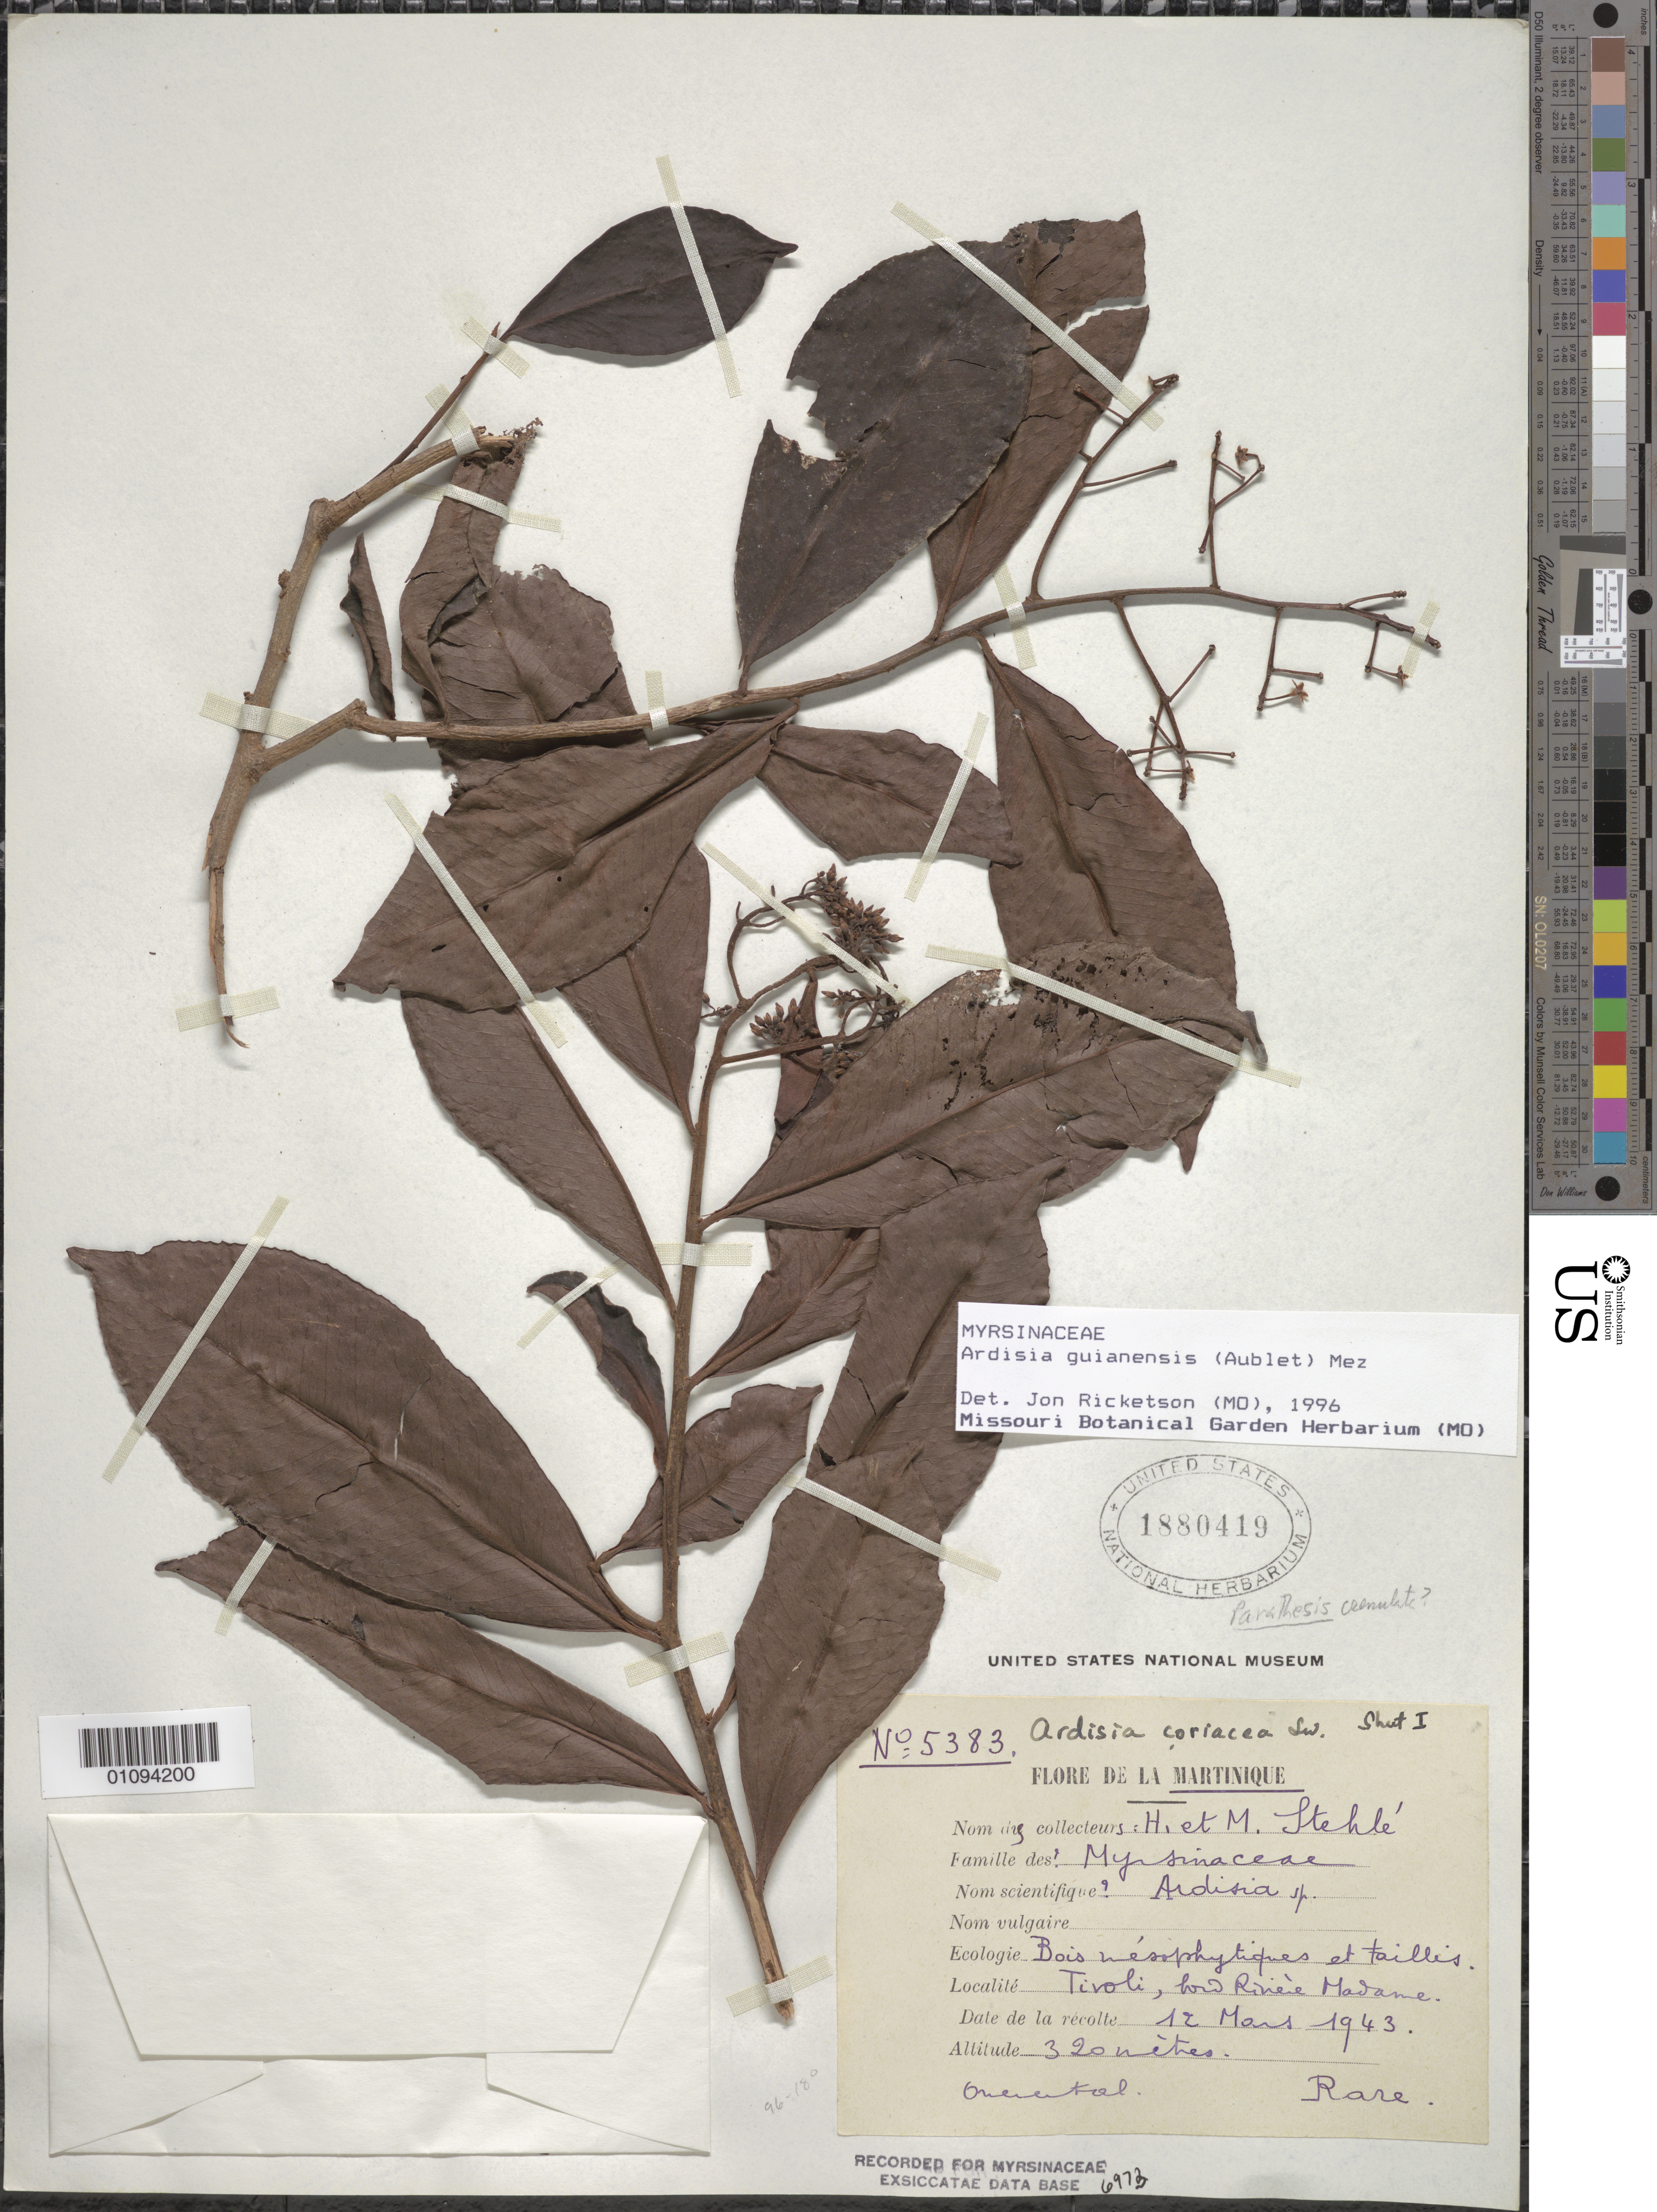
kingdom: Plantae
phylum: Tracheophyta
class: Magnoliopsida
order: Ericales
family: Primulaceae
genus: Ardisia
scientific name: Ardisia guianensis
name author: (Aubl.) Mez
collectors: H. Stehlé & M. Stehlé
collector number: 5383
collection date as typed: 12 Mar 1943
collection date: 1943-03-12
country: Martinique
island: Martinique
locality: Tivoli, Rivere Madame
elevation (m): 320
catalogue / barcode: US 1880419